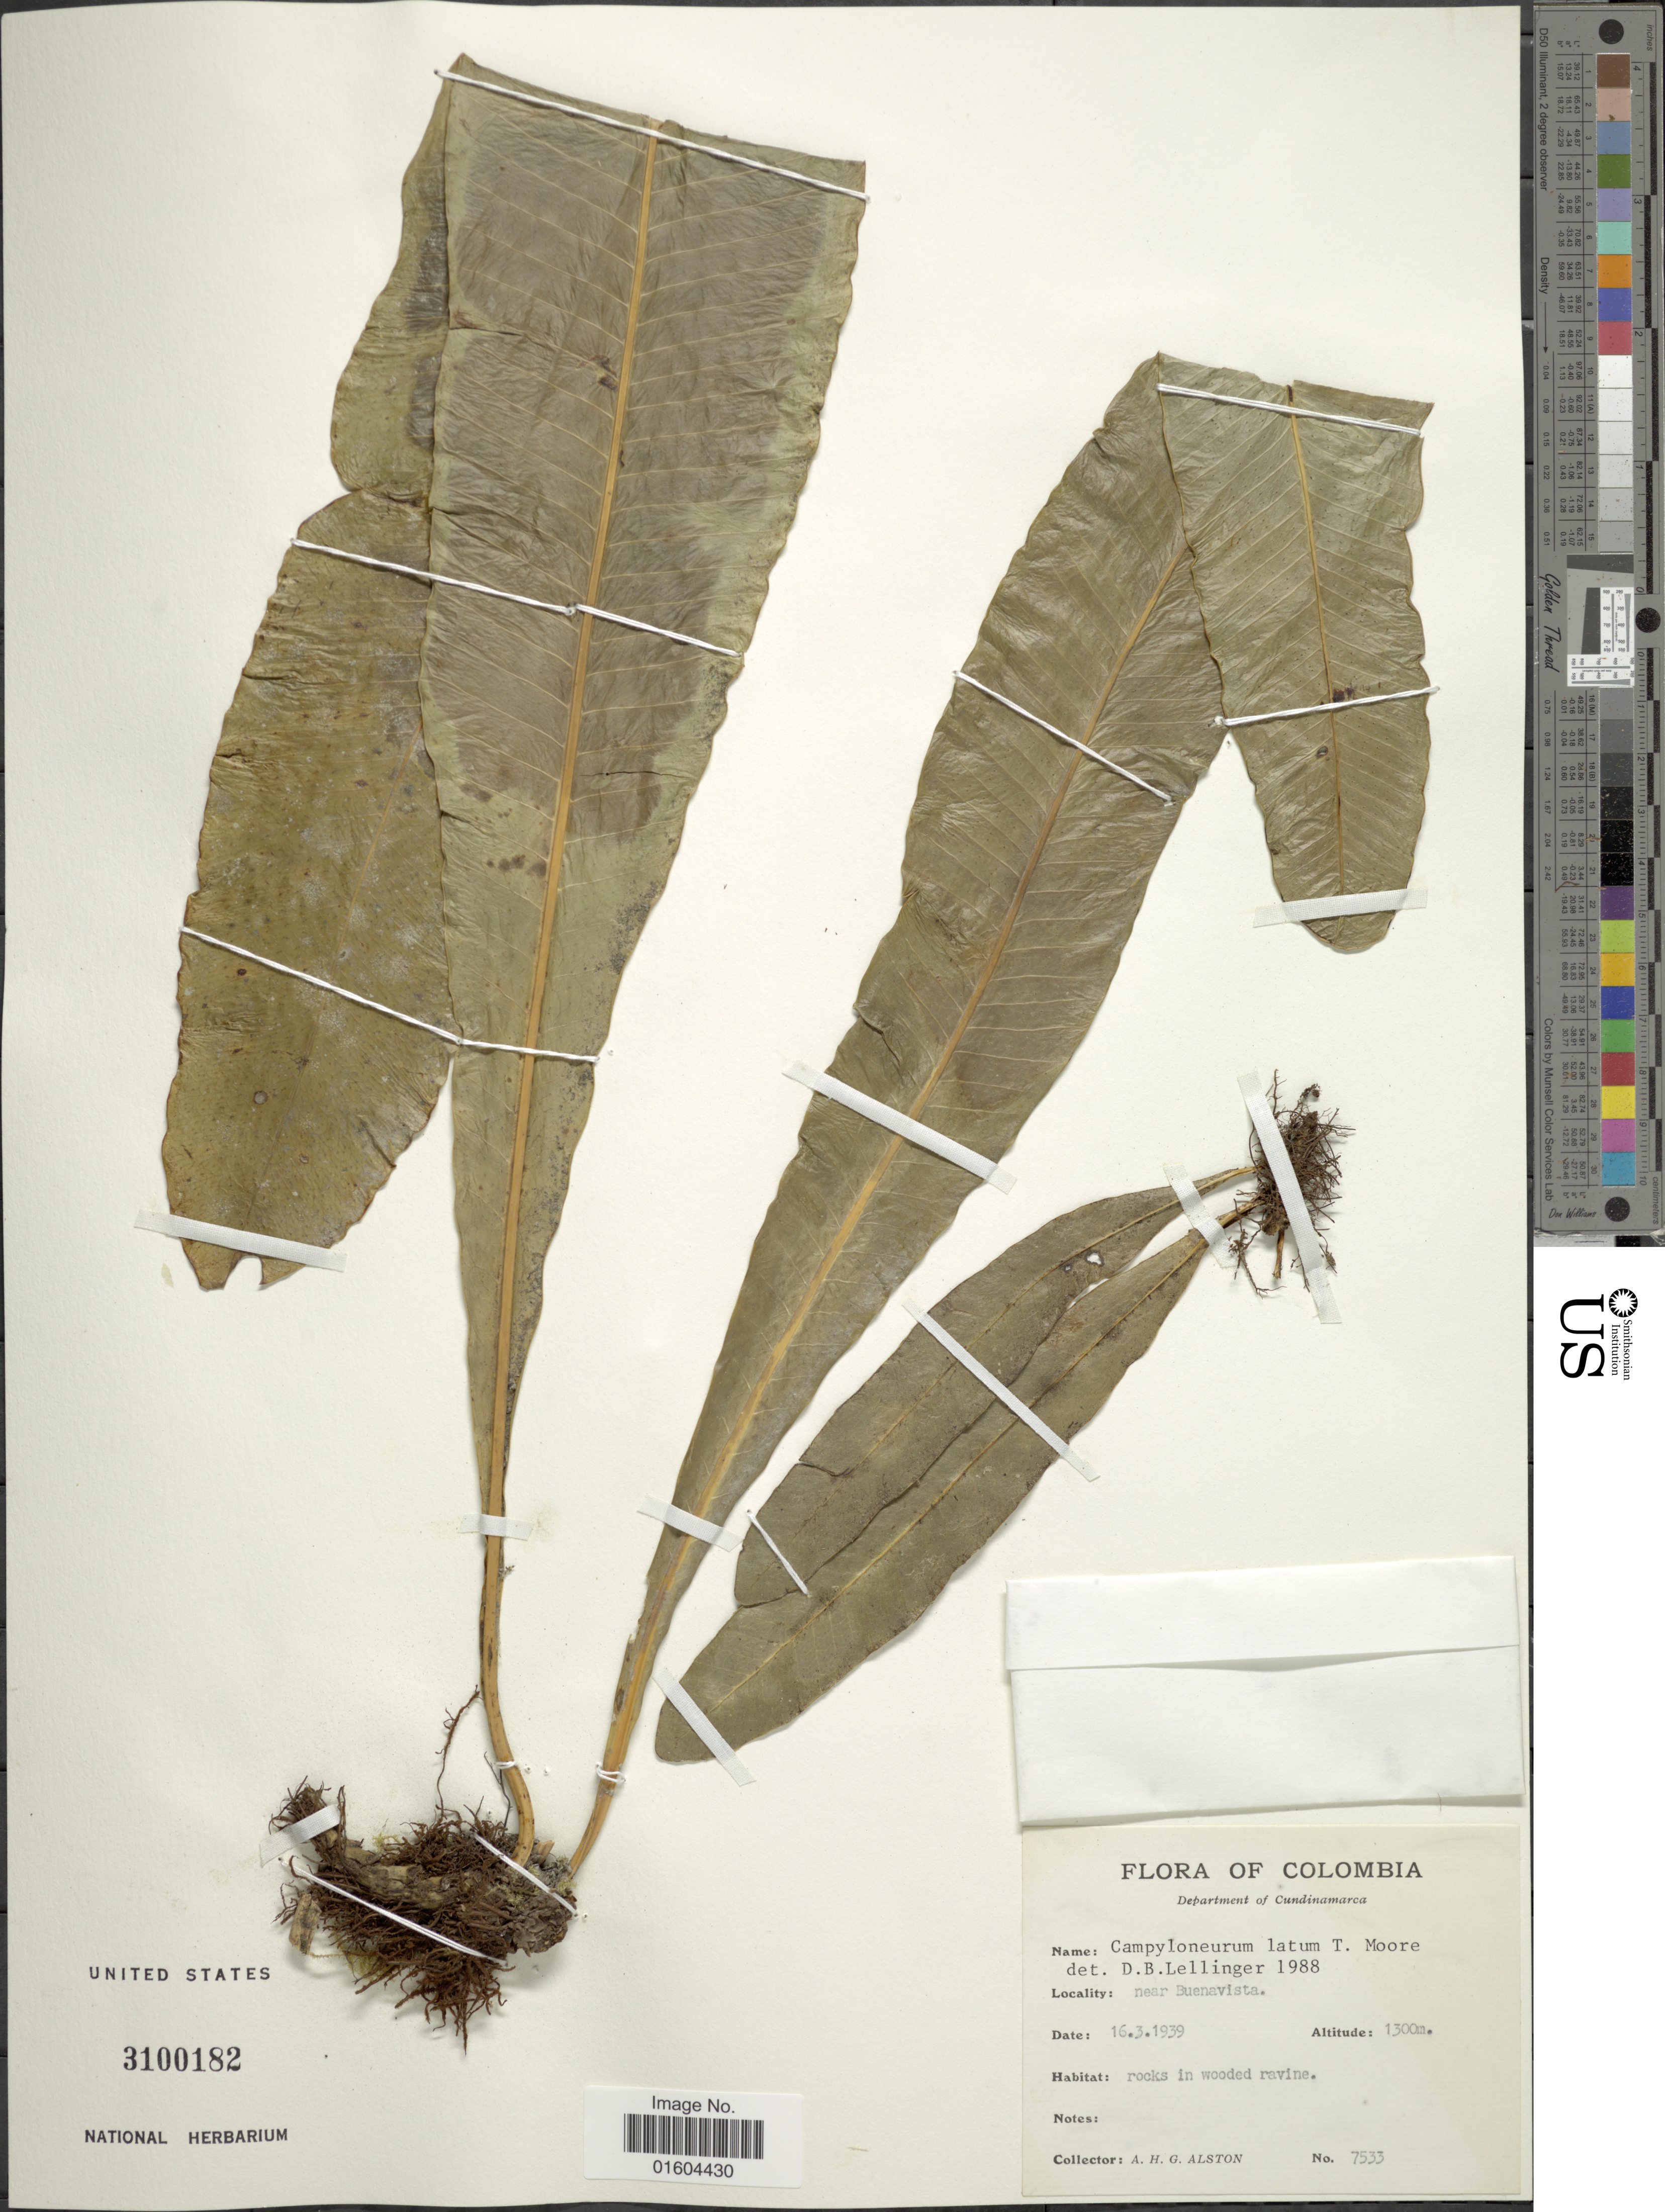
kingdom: Plantae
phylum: Tracheophyta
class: Polypodiopsida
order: Polypodiales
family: Polypodiaceae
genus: Campyloneurum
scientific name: Campyloneurum latum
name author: T. Moore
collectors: A. H. Alston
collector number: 7535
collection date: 1939-03-16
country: Colombia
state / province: Cundinamarca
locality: Department of Cundinamarca. Near Buenavista.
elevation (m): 1300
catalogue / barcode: US 3100182